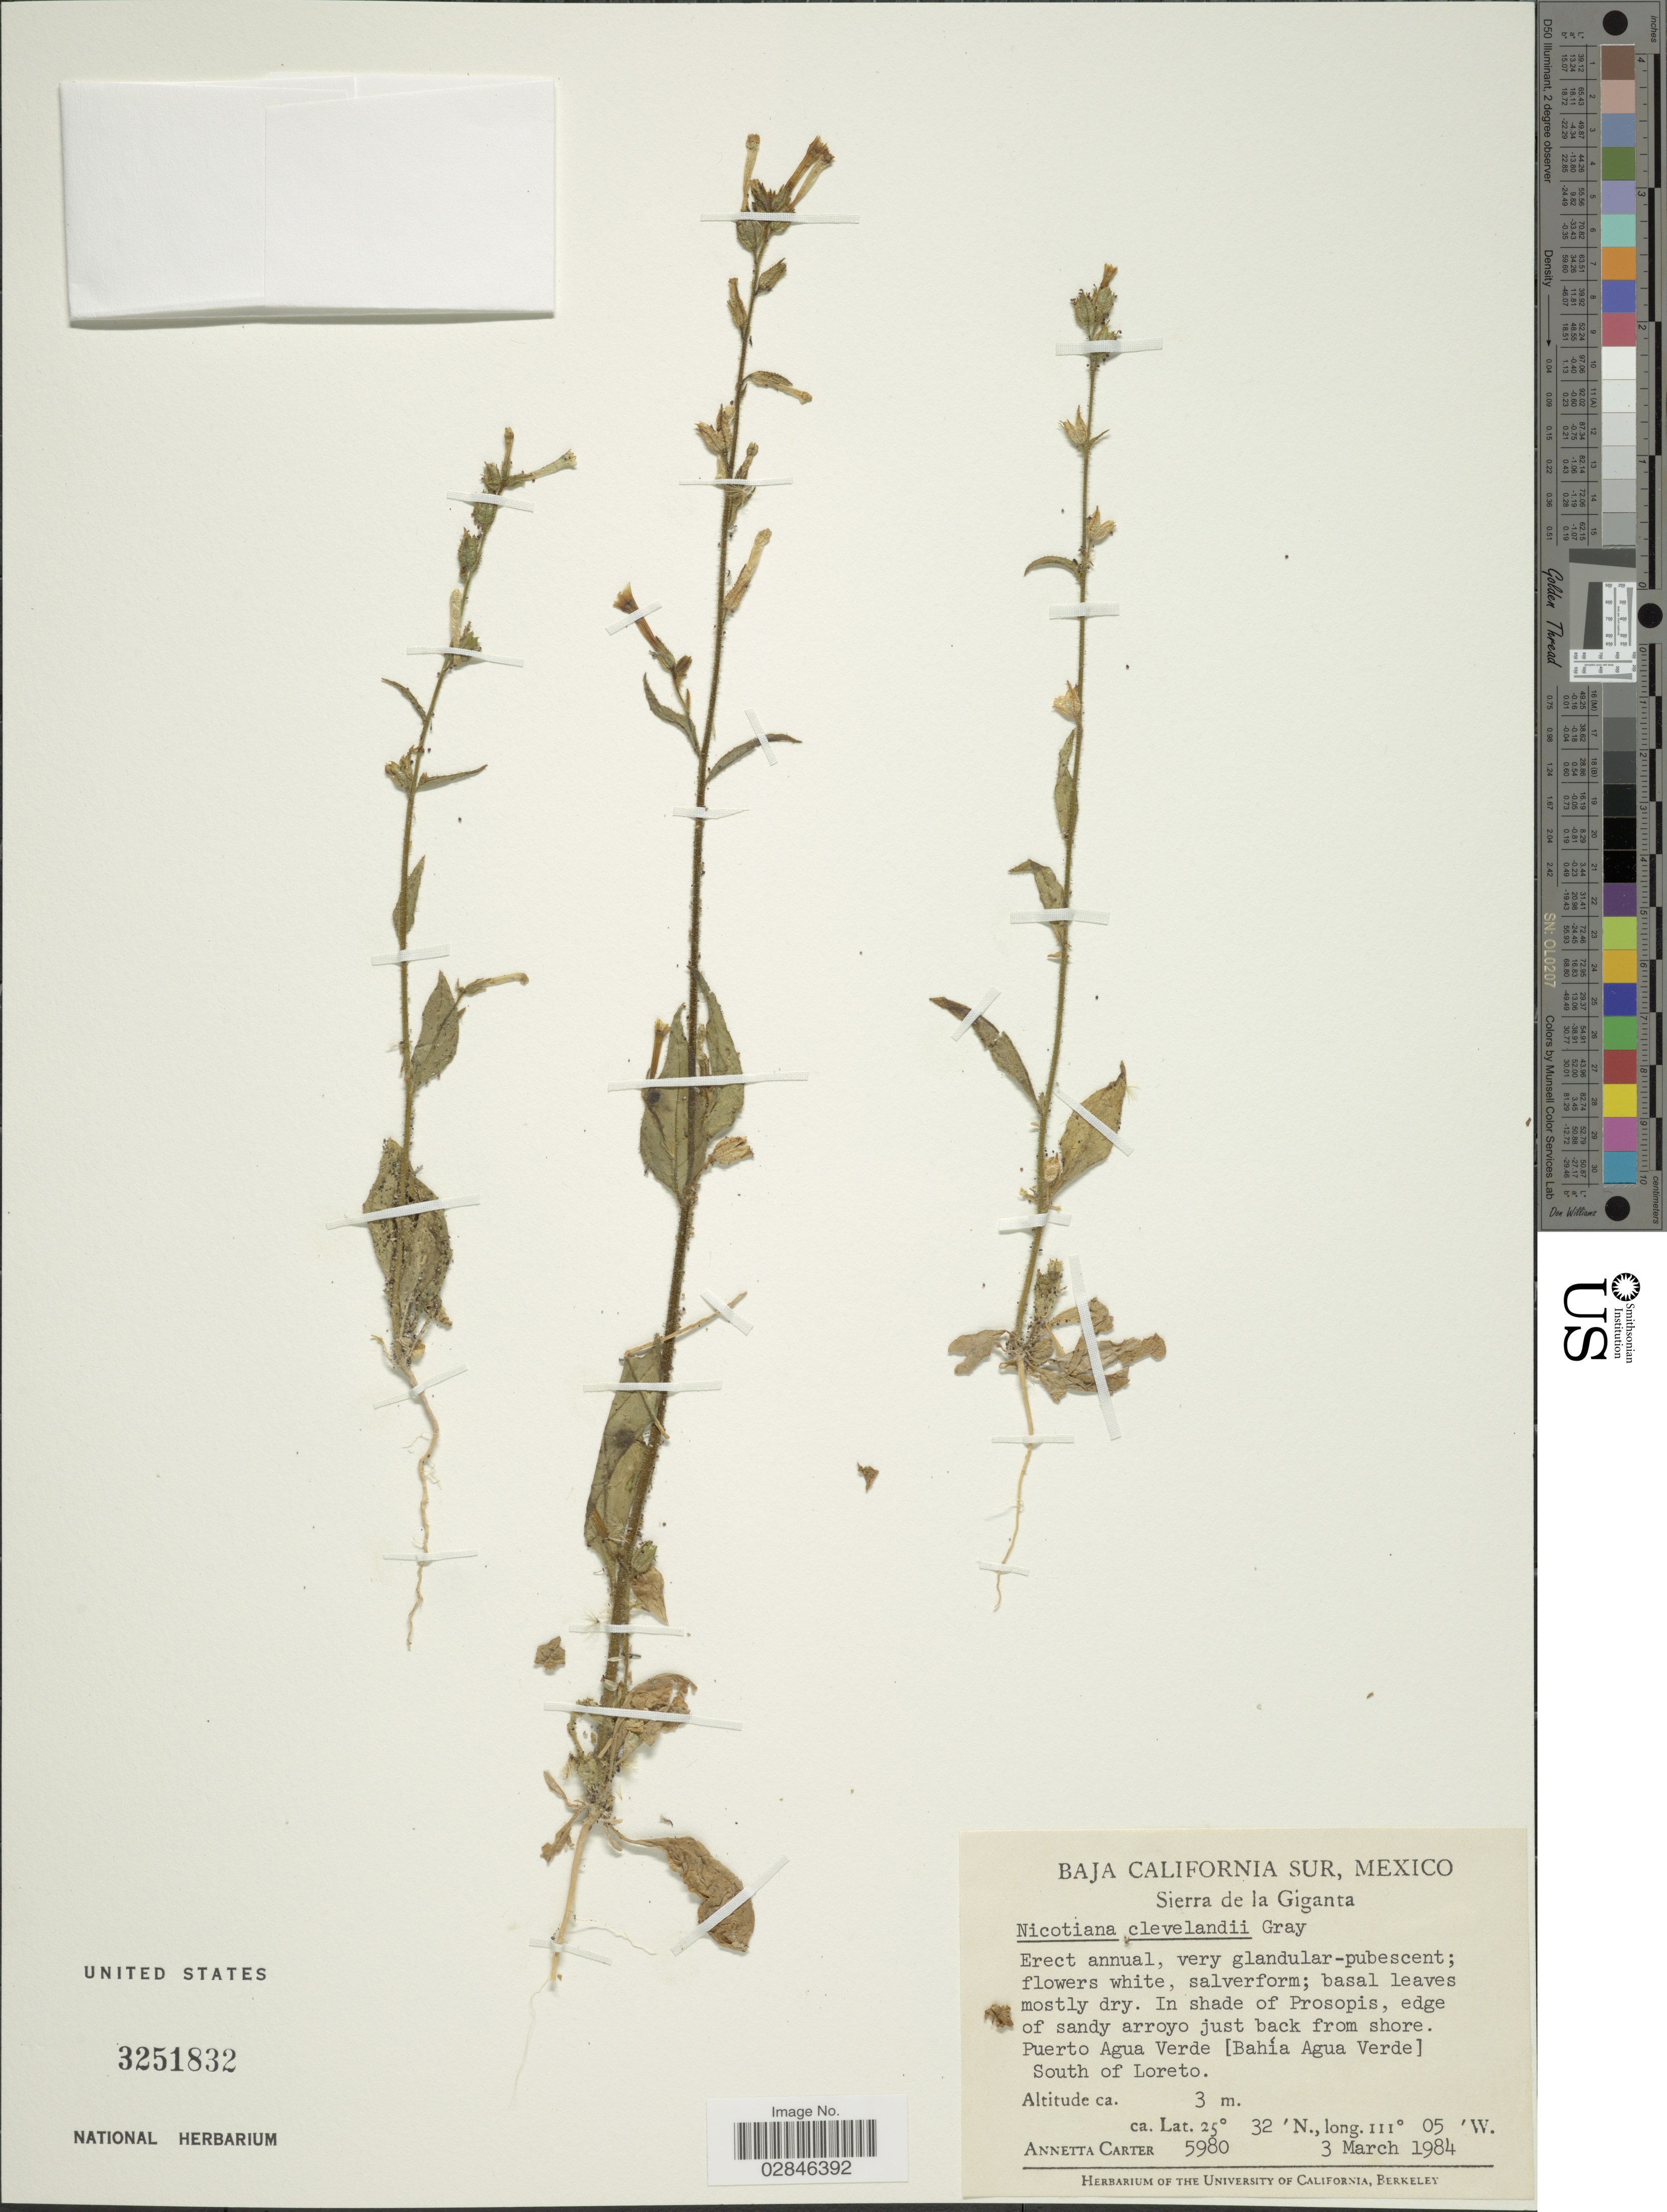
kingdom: Plantae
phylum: Tracheophyta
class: Magnoliopsida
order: Solanales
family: Solanaceae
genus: Nicotiana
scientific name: Nicotiana clevelandii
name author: A. Gray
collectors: A. Carter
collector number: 5980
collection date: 1984-03-03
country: Mexico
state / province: Baja California Sur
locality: Sierra de la Giganta, Puerto Agua Verde [Bahía Agua Verde] South of Loreto.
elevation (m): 3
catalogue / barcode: US 3251832